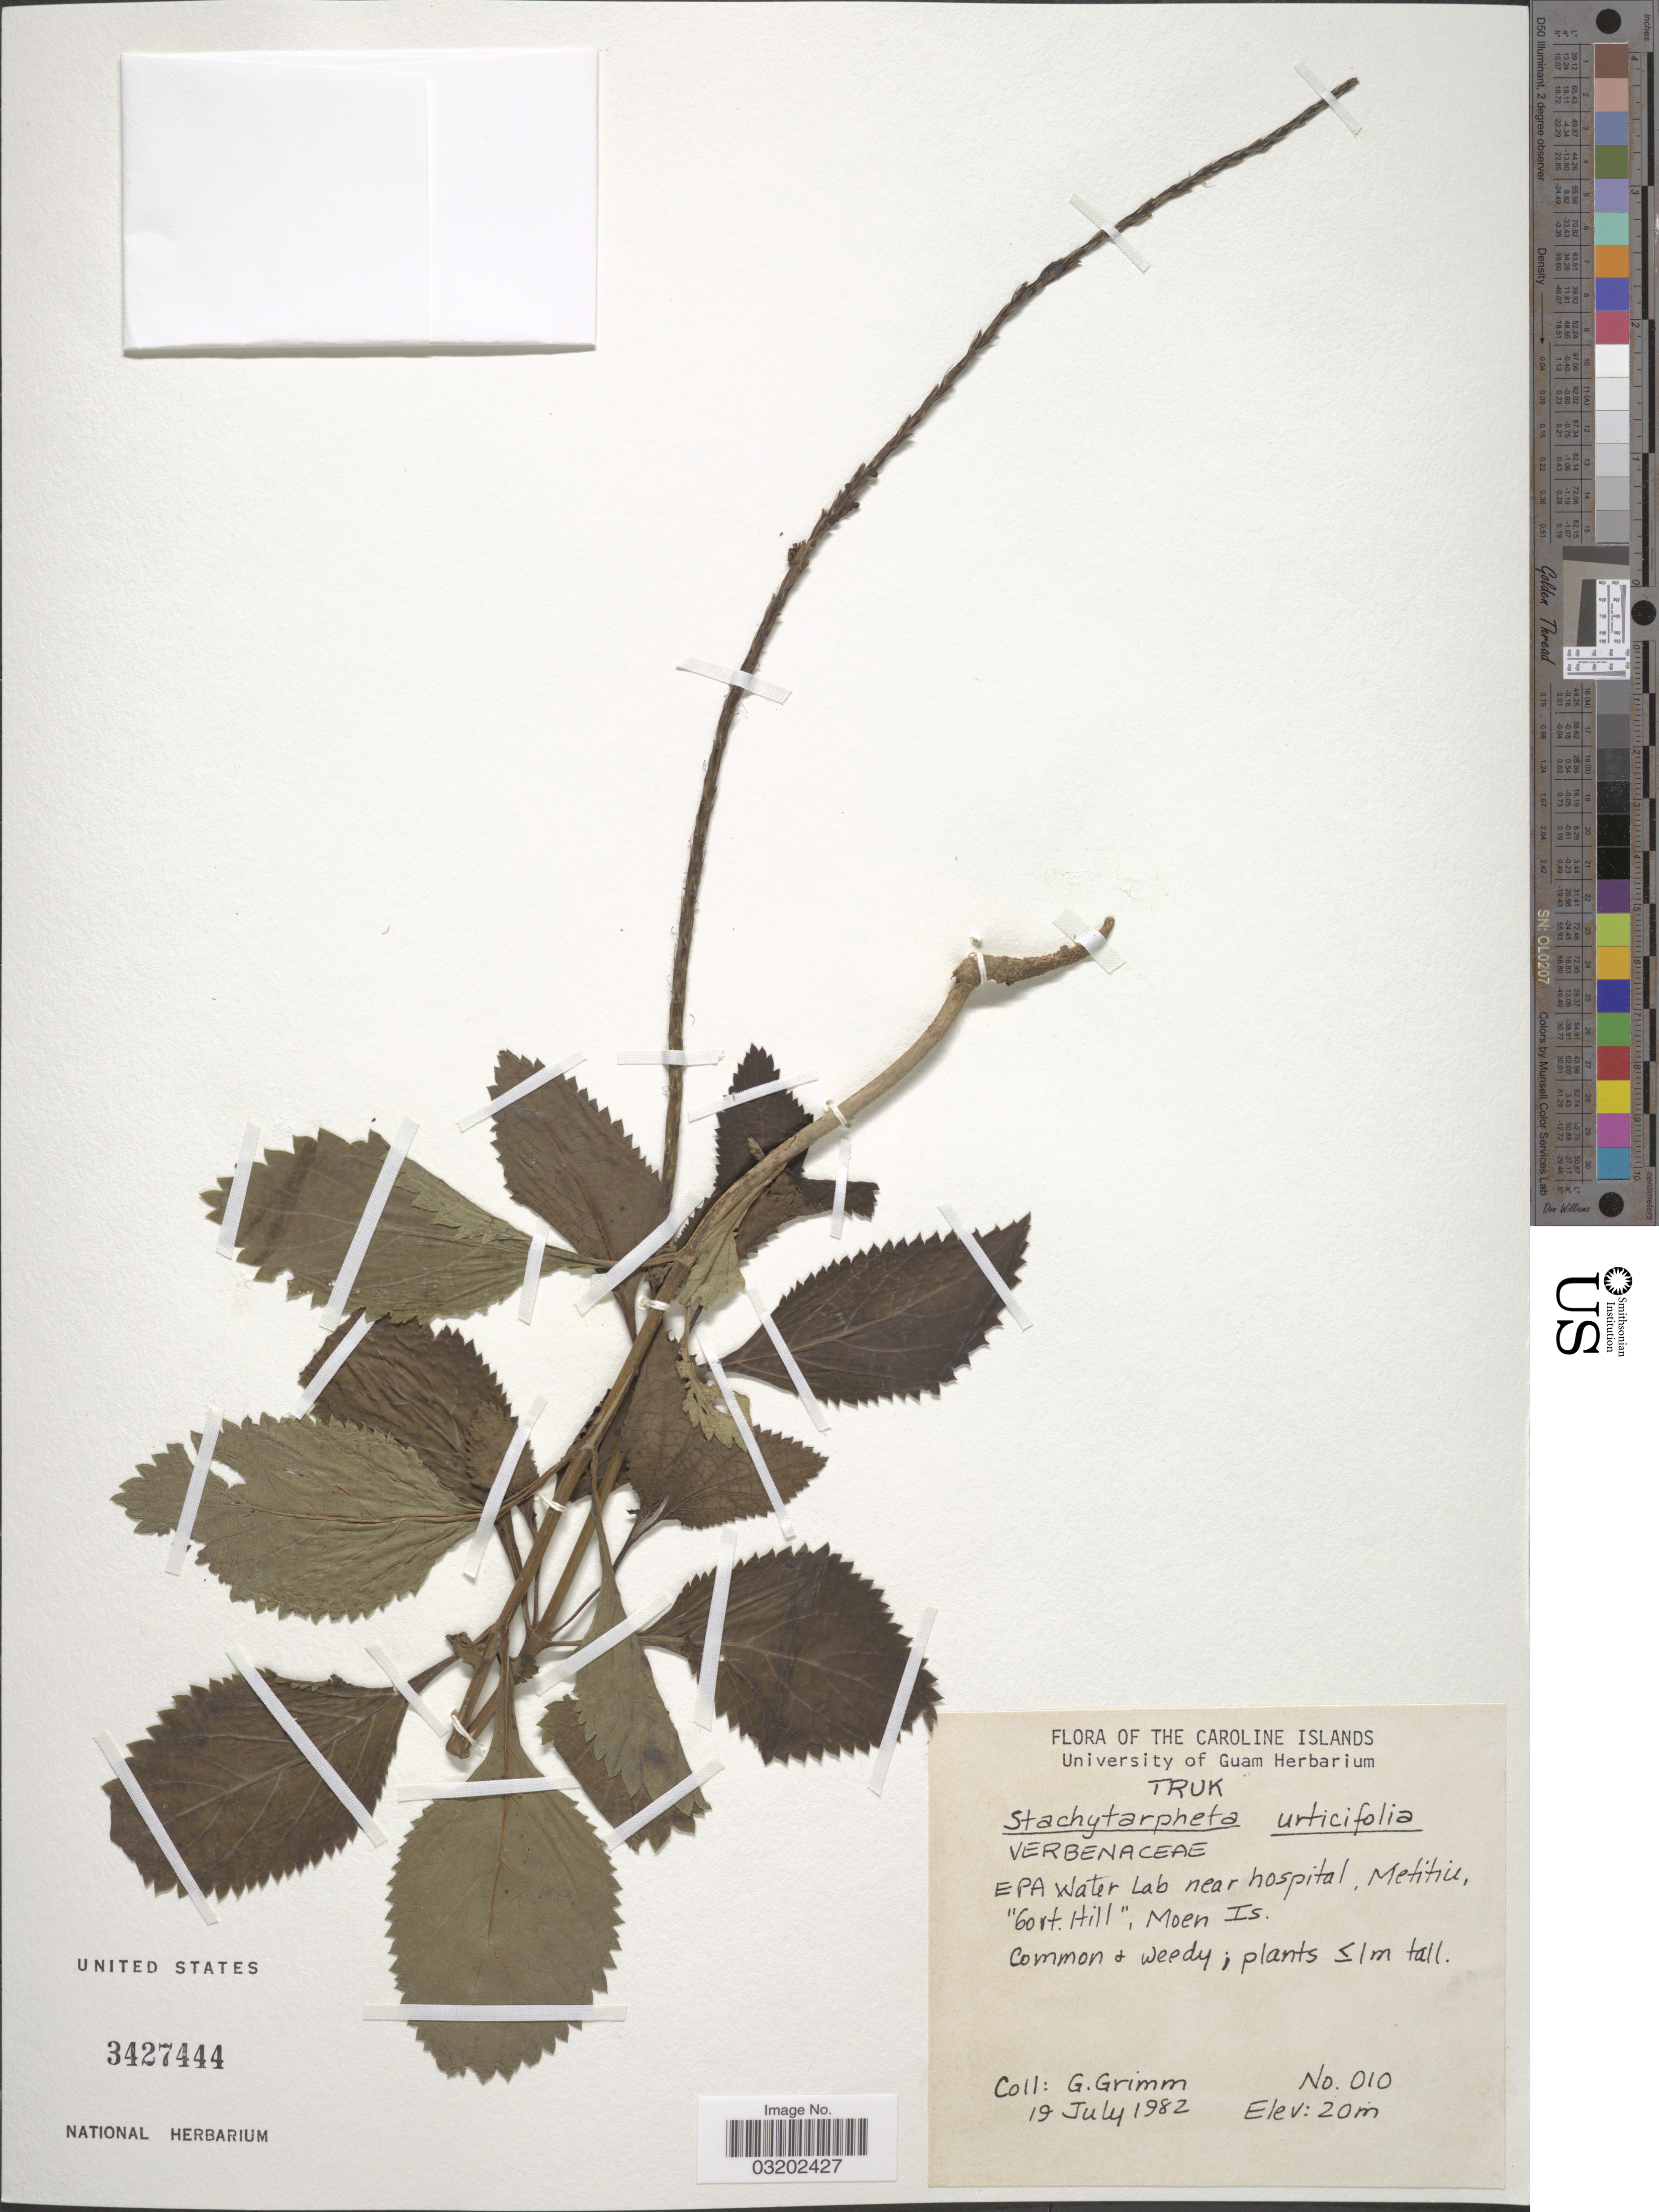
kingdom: Plantae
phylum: Tracheophyta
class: Magnoliopsida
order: Lamiales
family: Verbenaceae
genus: Stachytarpheta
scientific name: Stachytarpheta urticifolia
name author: Sims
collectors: G. Grimm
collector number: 010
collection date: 1982-07-19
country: Micronesia, Federated States of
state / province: Truk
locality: The Caroline Islands. EPA Water Lab near hospital, Metitiu, "Govt Hill", Moen Is.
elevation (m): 20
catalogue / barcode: US 3427444